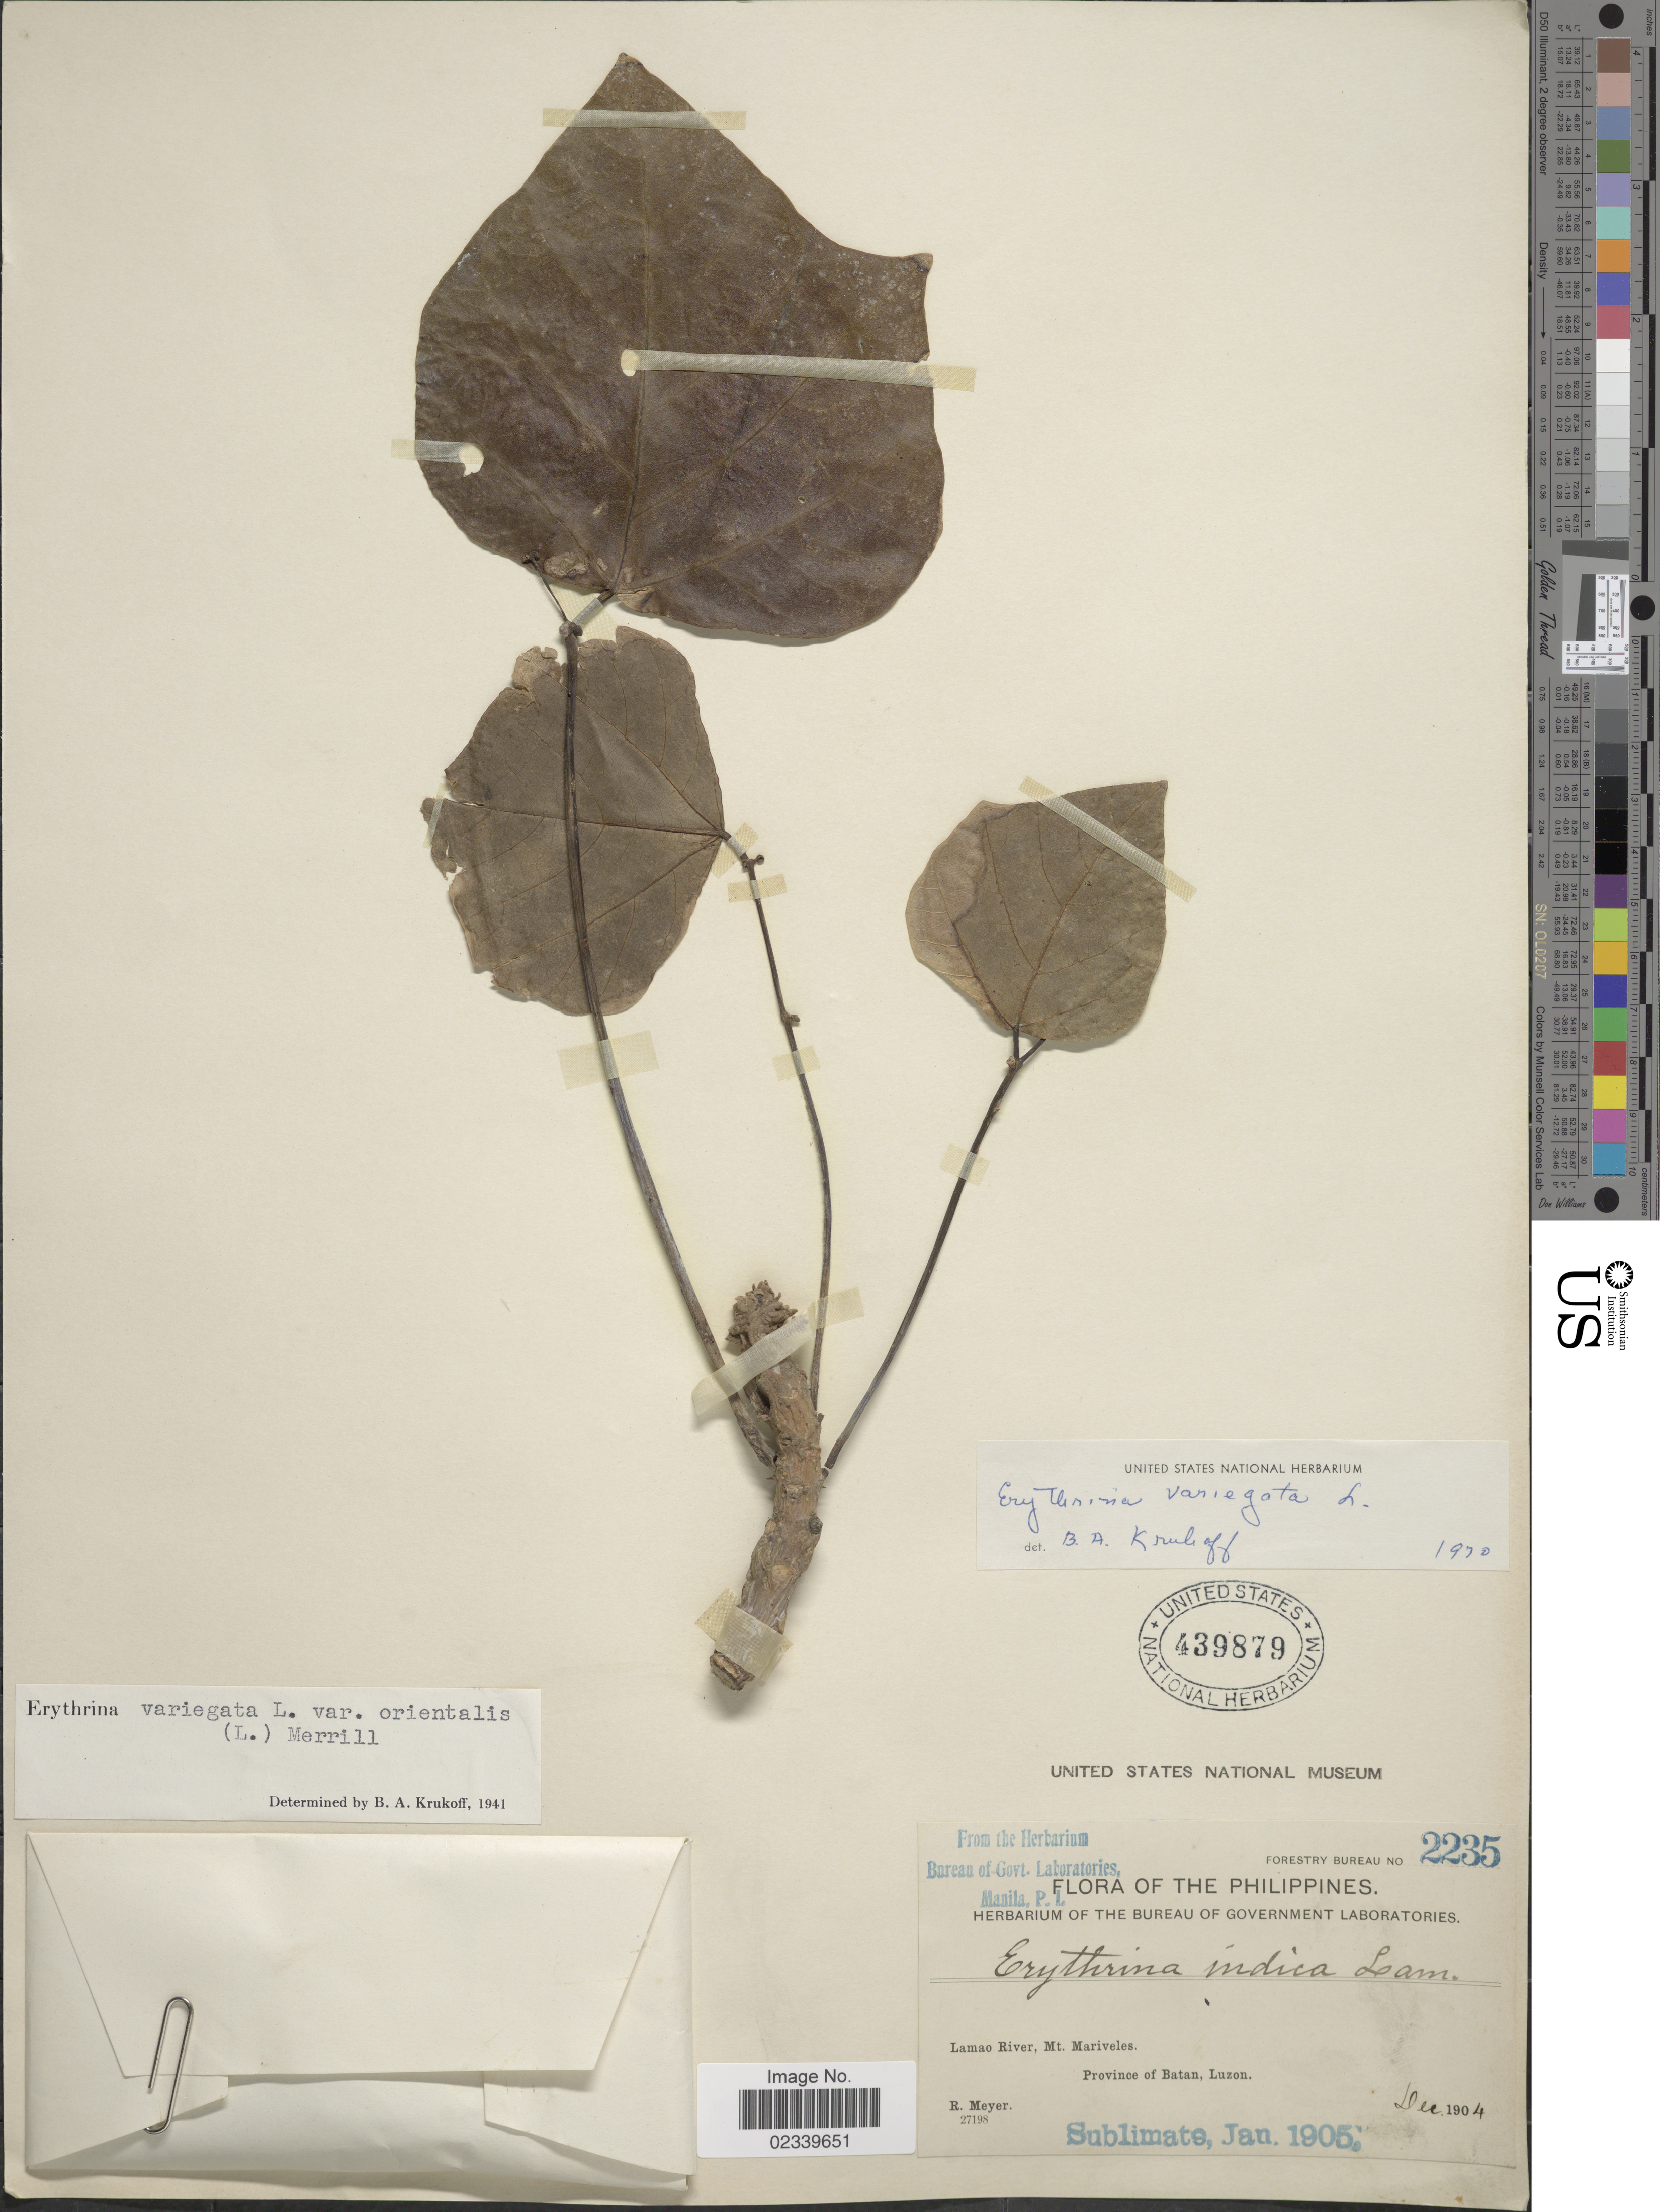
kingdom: Plantae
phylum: Tracheophyta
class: Magnoliopsida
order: Fabales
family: Fabaceae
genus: Erythrina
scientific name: Erythrina variegata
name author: L.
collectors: R. Meyer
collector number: Forestry Bureau 2235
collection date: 1904-12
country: Philippines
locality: Lamao River, Mt. Mariveles, Province of Batan, Luzon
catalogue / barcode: US 439879